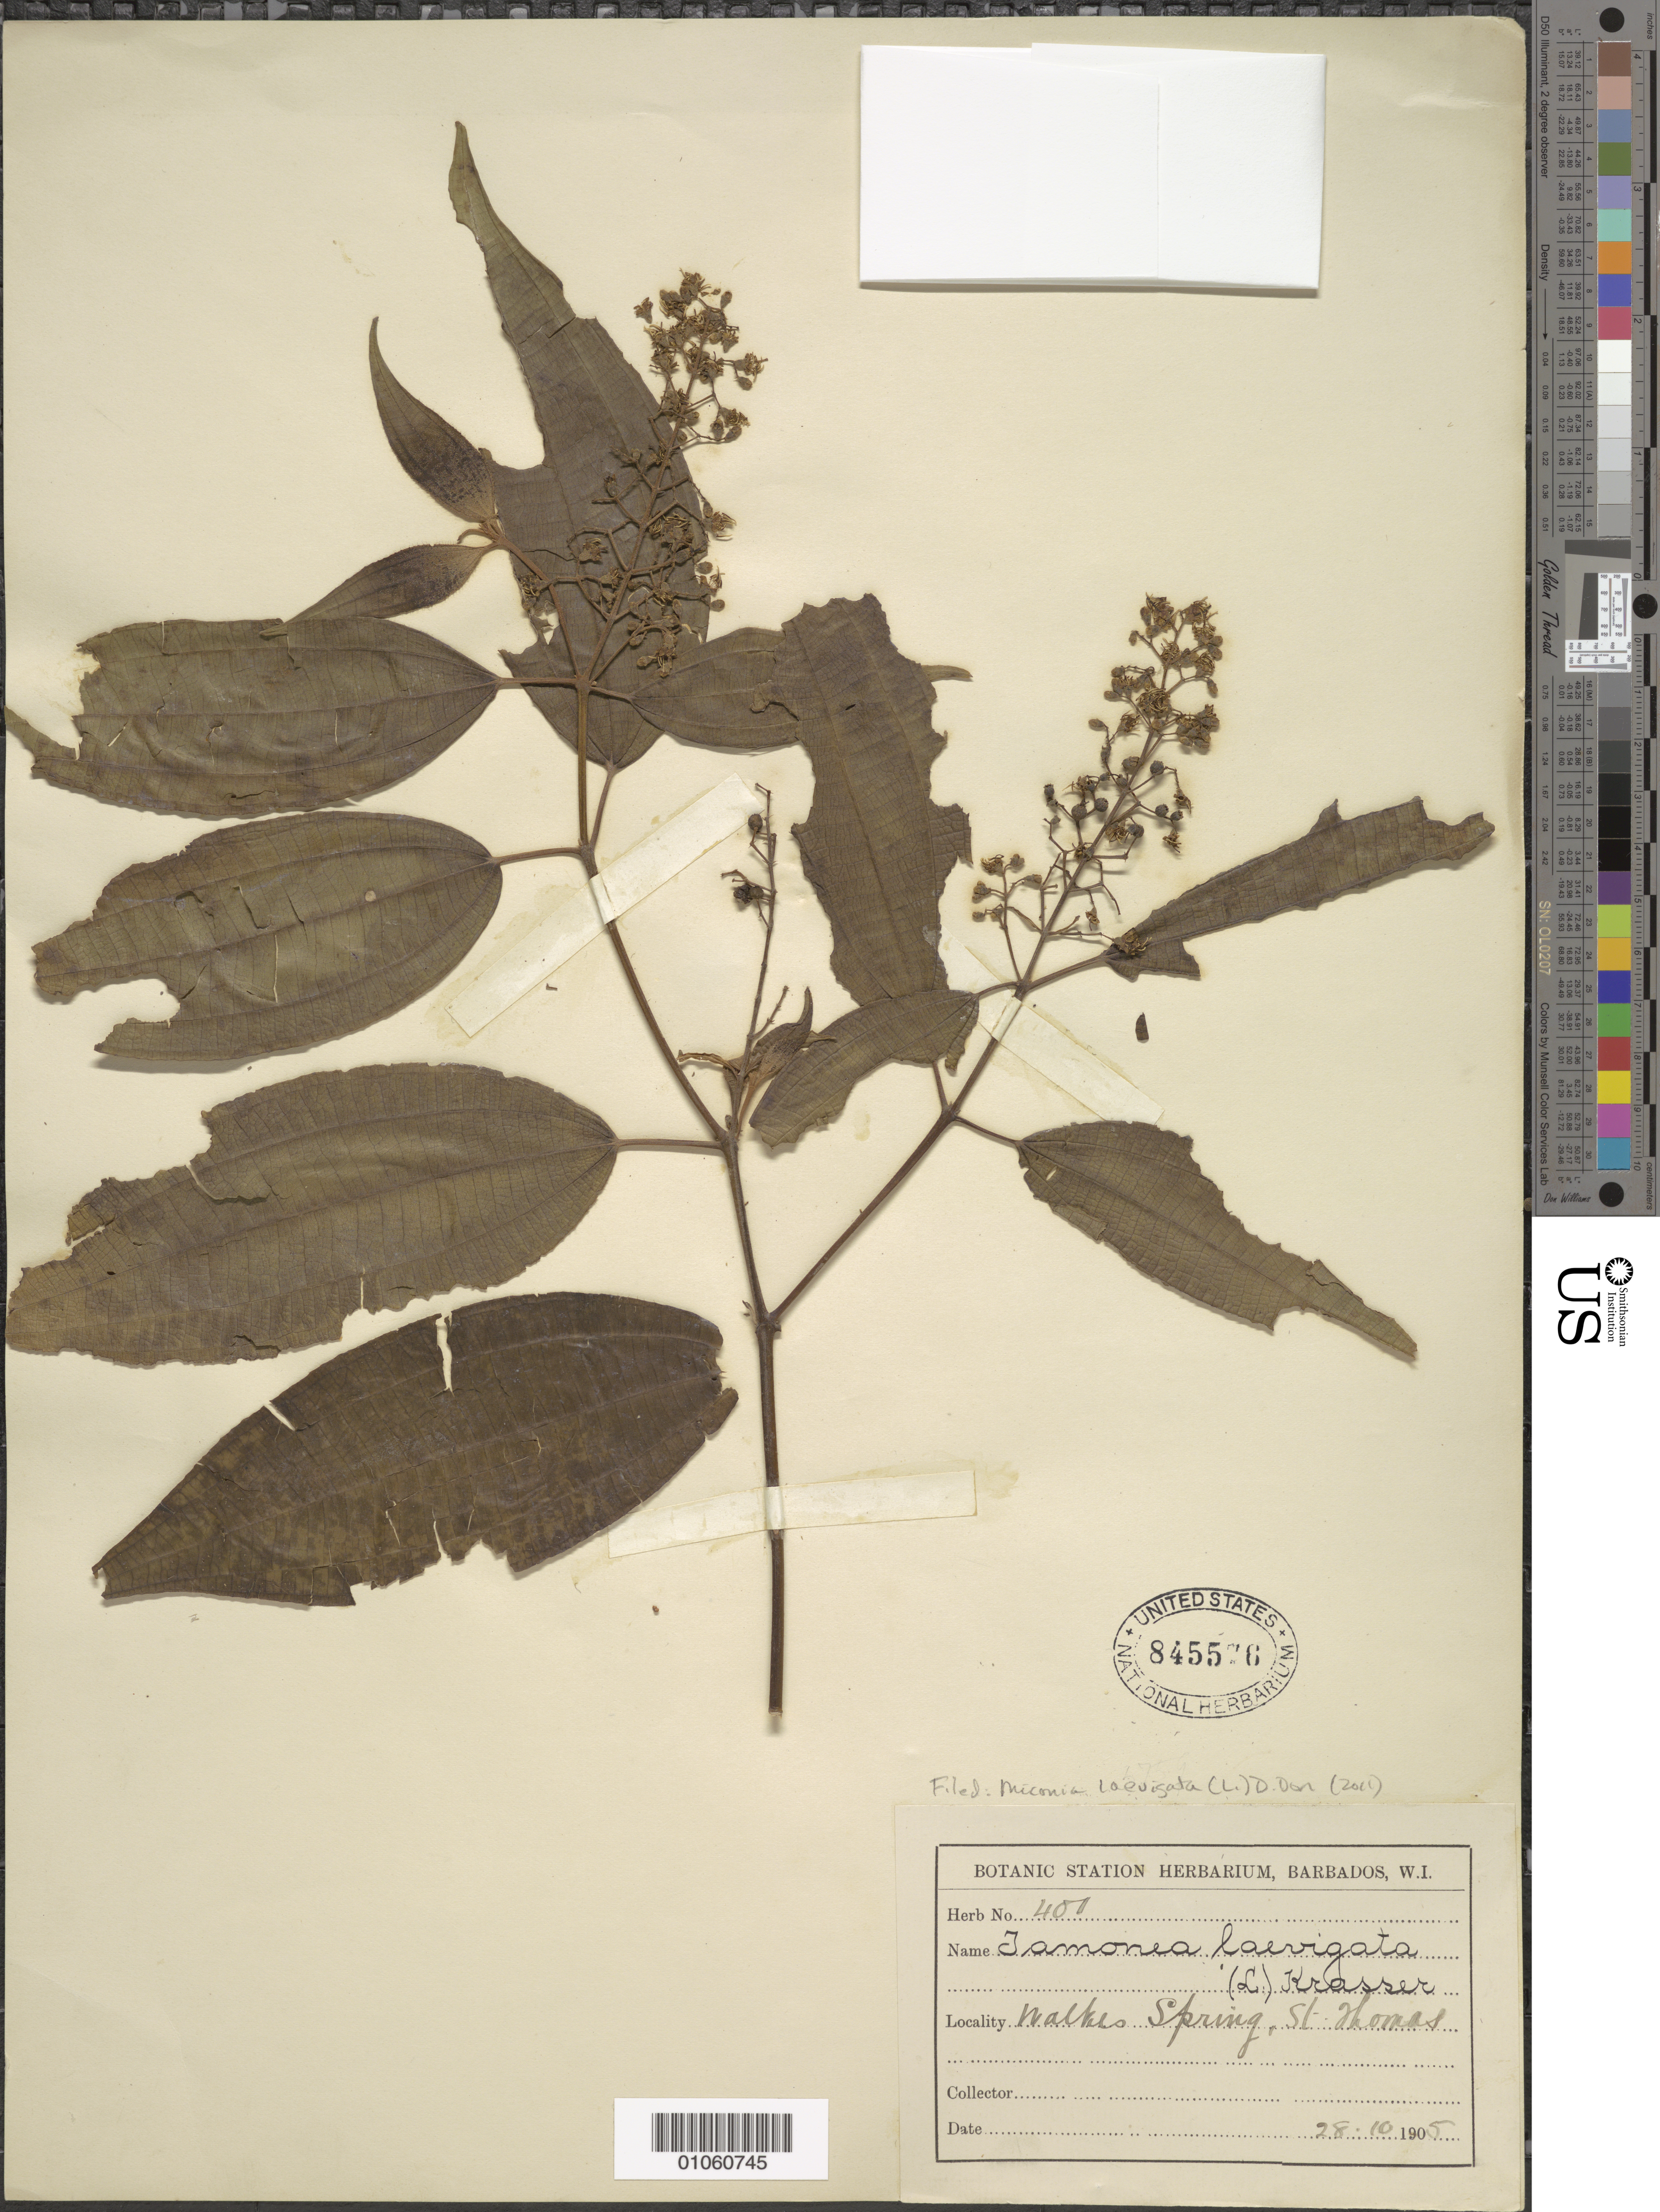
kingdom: Plantae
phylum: Tracheophyta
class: Magnoliopsida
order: Myrtales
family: Melastomataceae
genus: Miconia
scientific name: Miconia laevigata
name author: (L.) D. Don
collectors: ex herb. Bot. Sta. Barbados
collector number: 400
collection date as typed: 28 Oct 1905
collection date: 1905-10-28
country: Barbados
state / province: Saint Thomas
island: Barbados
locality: Walkes Spring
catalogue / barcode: US 845576